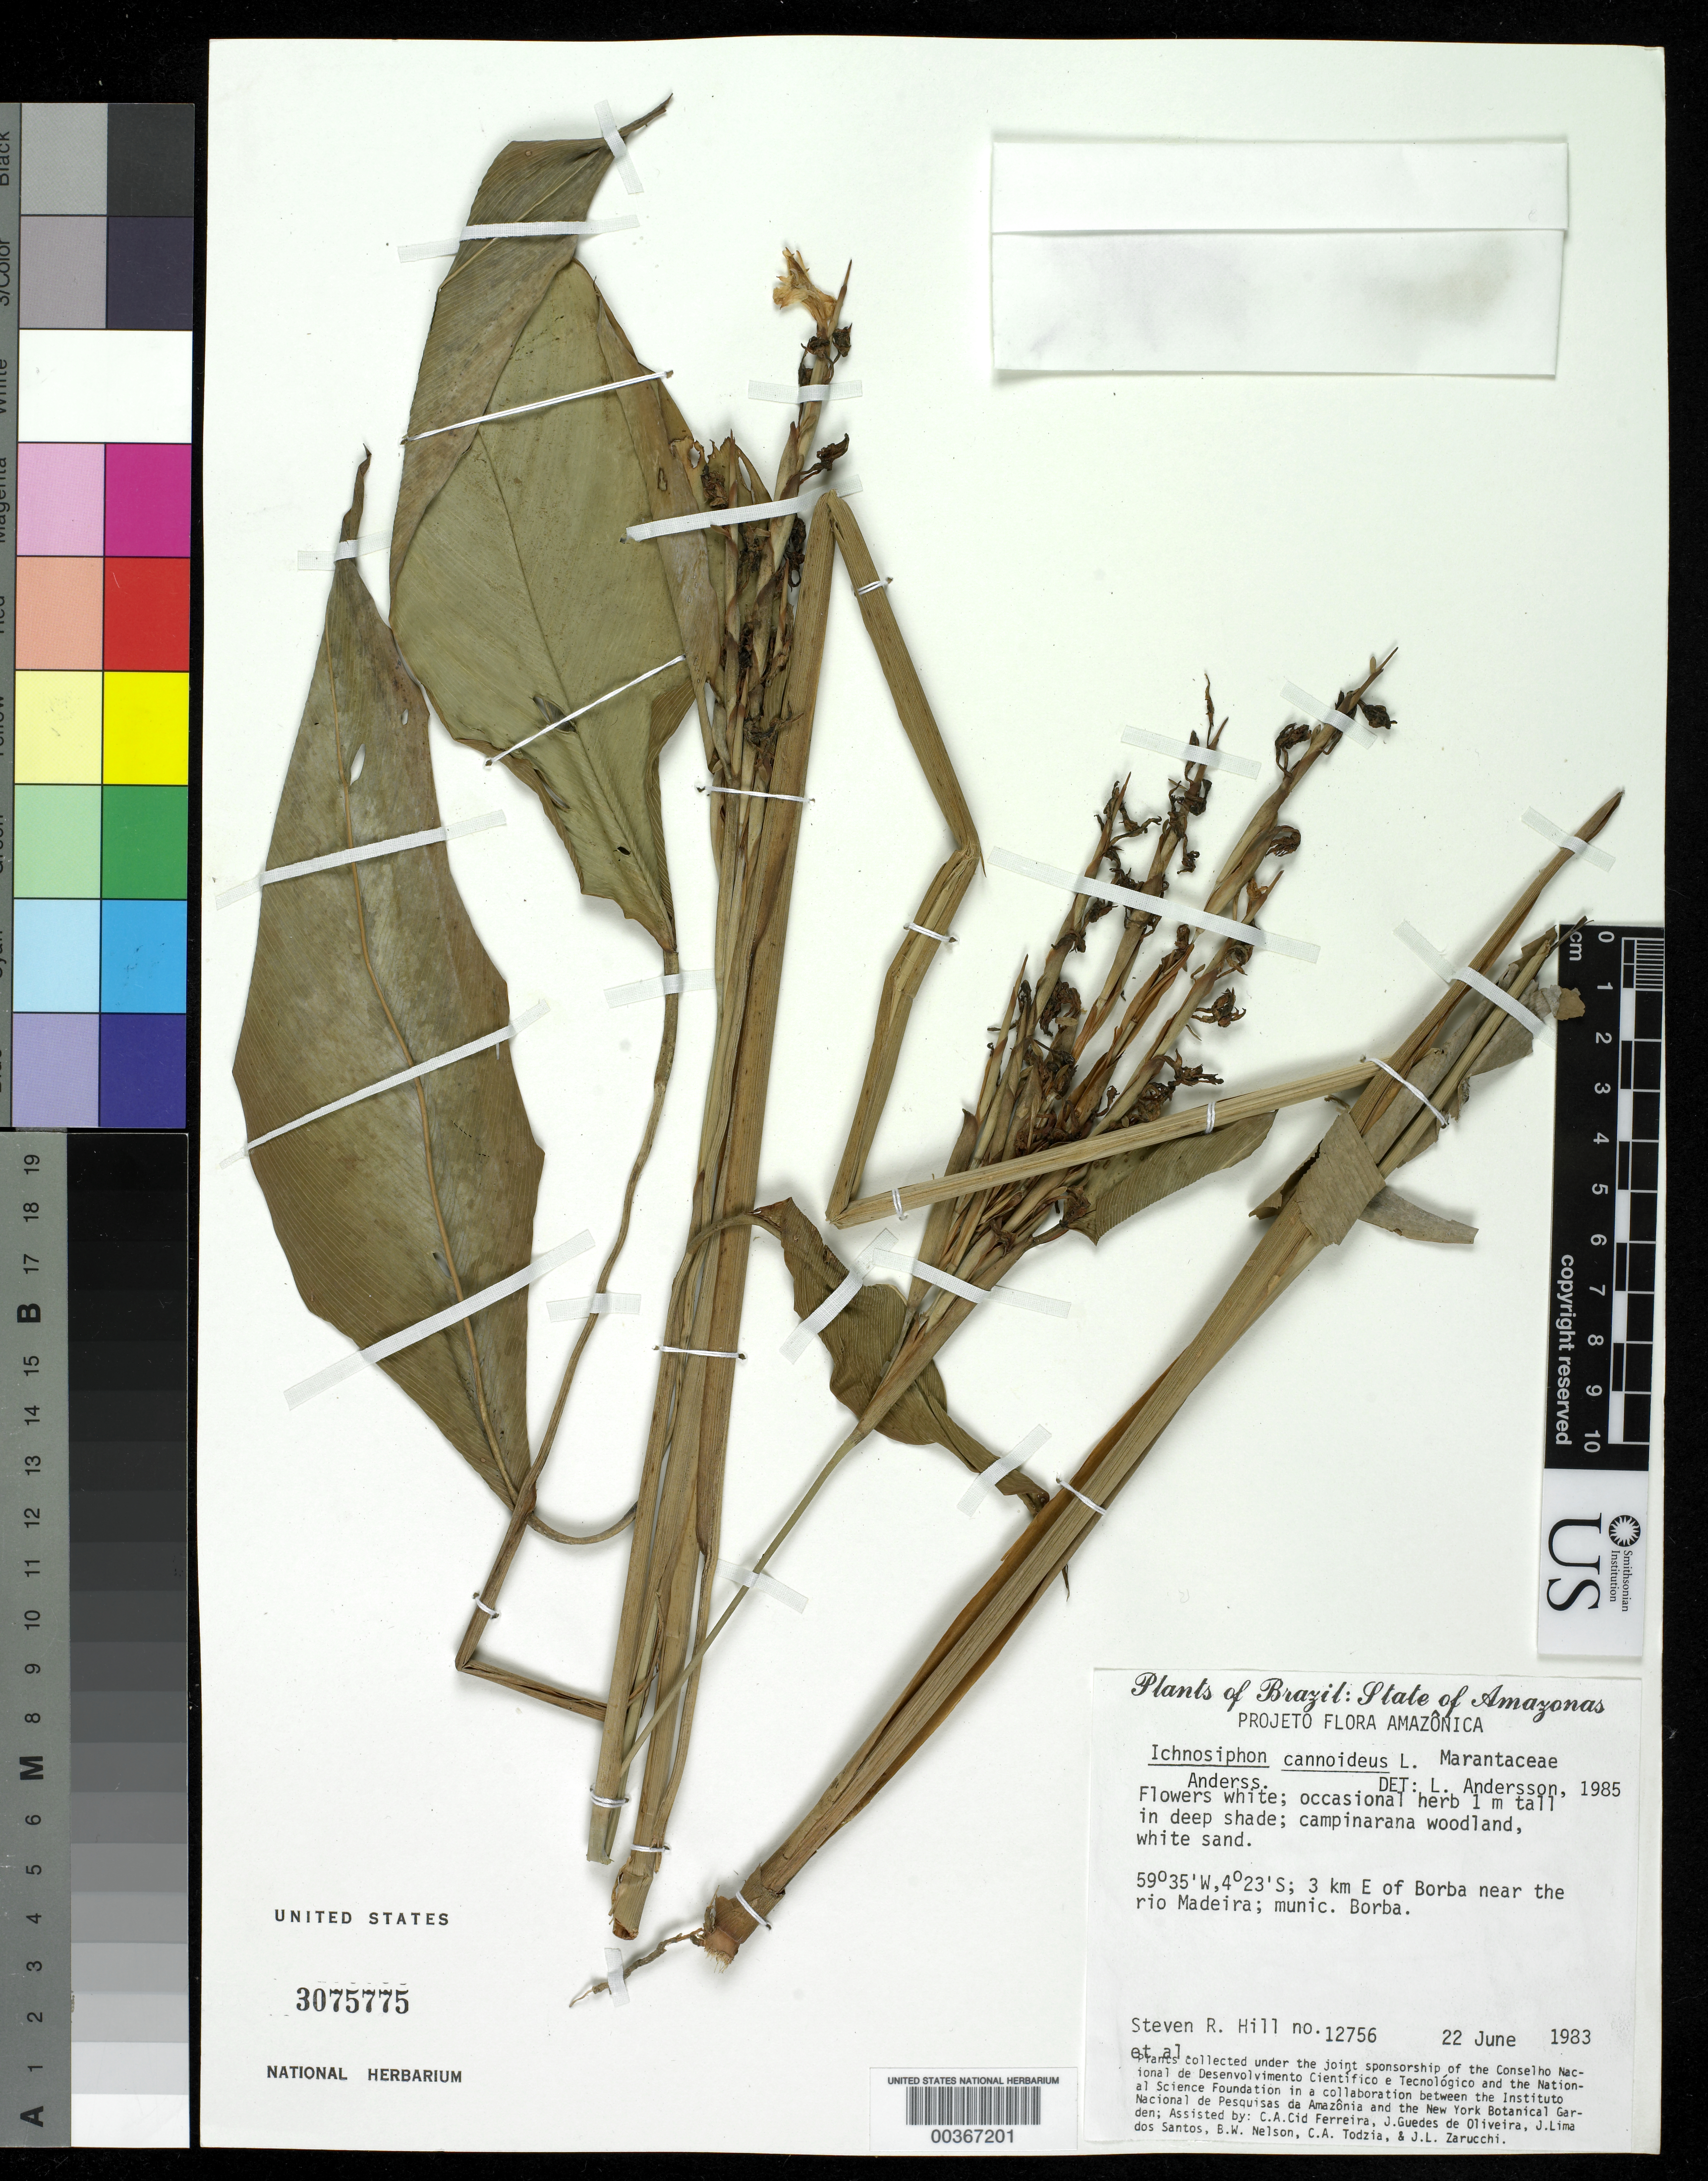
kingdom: Plantae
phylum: Tracheophyta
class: Liliopsida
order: Zingiberales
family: Marantaceae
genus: Ischnosiphon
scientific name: Ischnosiphon cannoideus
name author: L. Andersson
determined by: Andersson, [Bengt] Lennart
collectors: S. R. Hill, C. A. Cid Ferreira, J. G. Oliveira, J. L. Santos & B. W. Nelson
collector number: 12756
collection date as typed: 22 Jun 1983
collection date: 1983-06-22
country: Brazil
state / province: Amazonas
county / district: Borba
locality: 3 km E of Borba near the Rio Madeira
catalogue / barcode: US 3075775